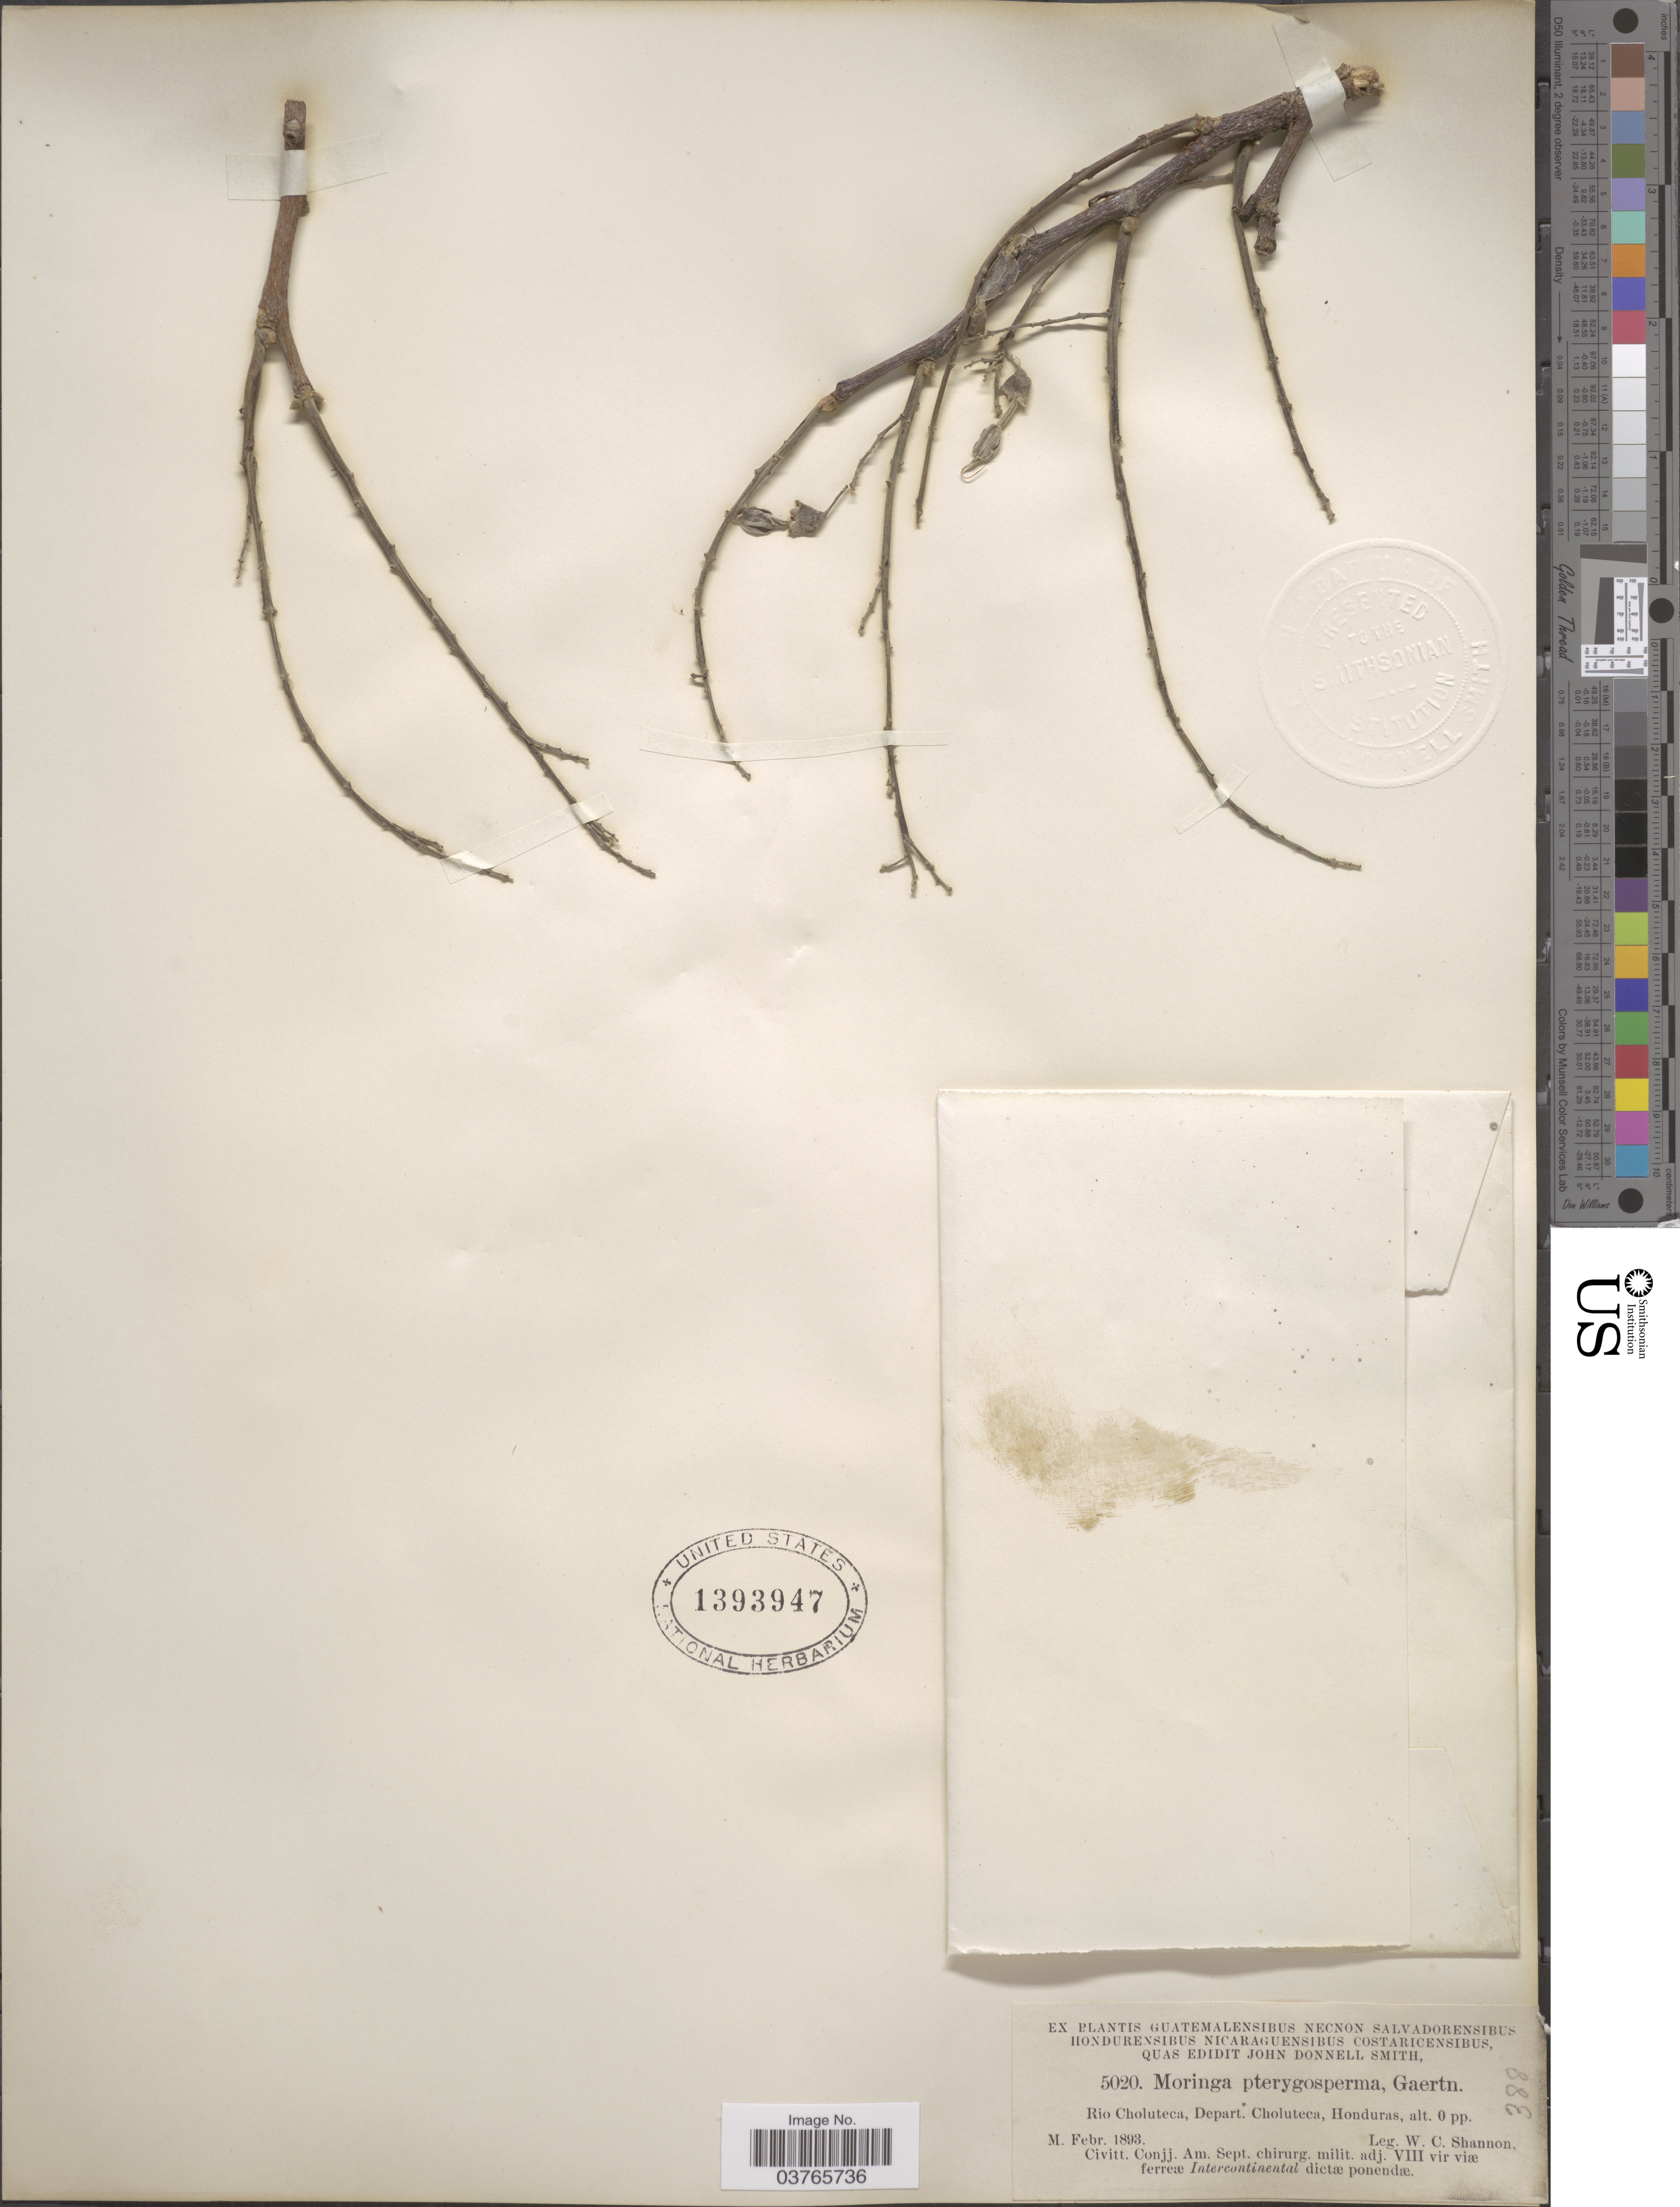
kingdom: Plantae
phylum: Tracheophyta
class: Magnoliopsida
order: Brassicales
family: Moringaceae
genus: Moringa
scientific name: Moringa oleifera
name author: Lam.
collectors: W. C. Shannon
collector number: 5020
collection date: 1893-02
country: Honduras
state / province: Choluteca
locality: Rio Choluteca, Depart. Choluteca.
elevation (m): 0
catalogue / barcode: US 1393947